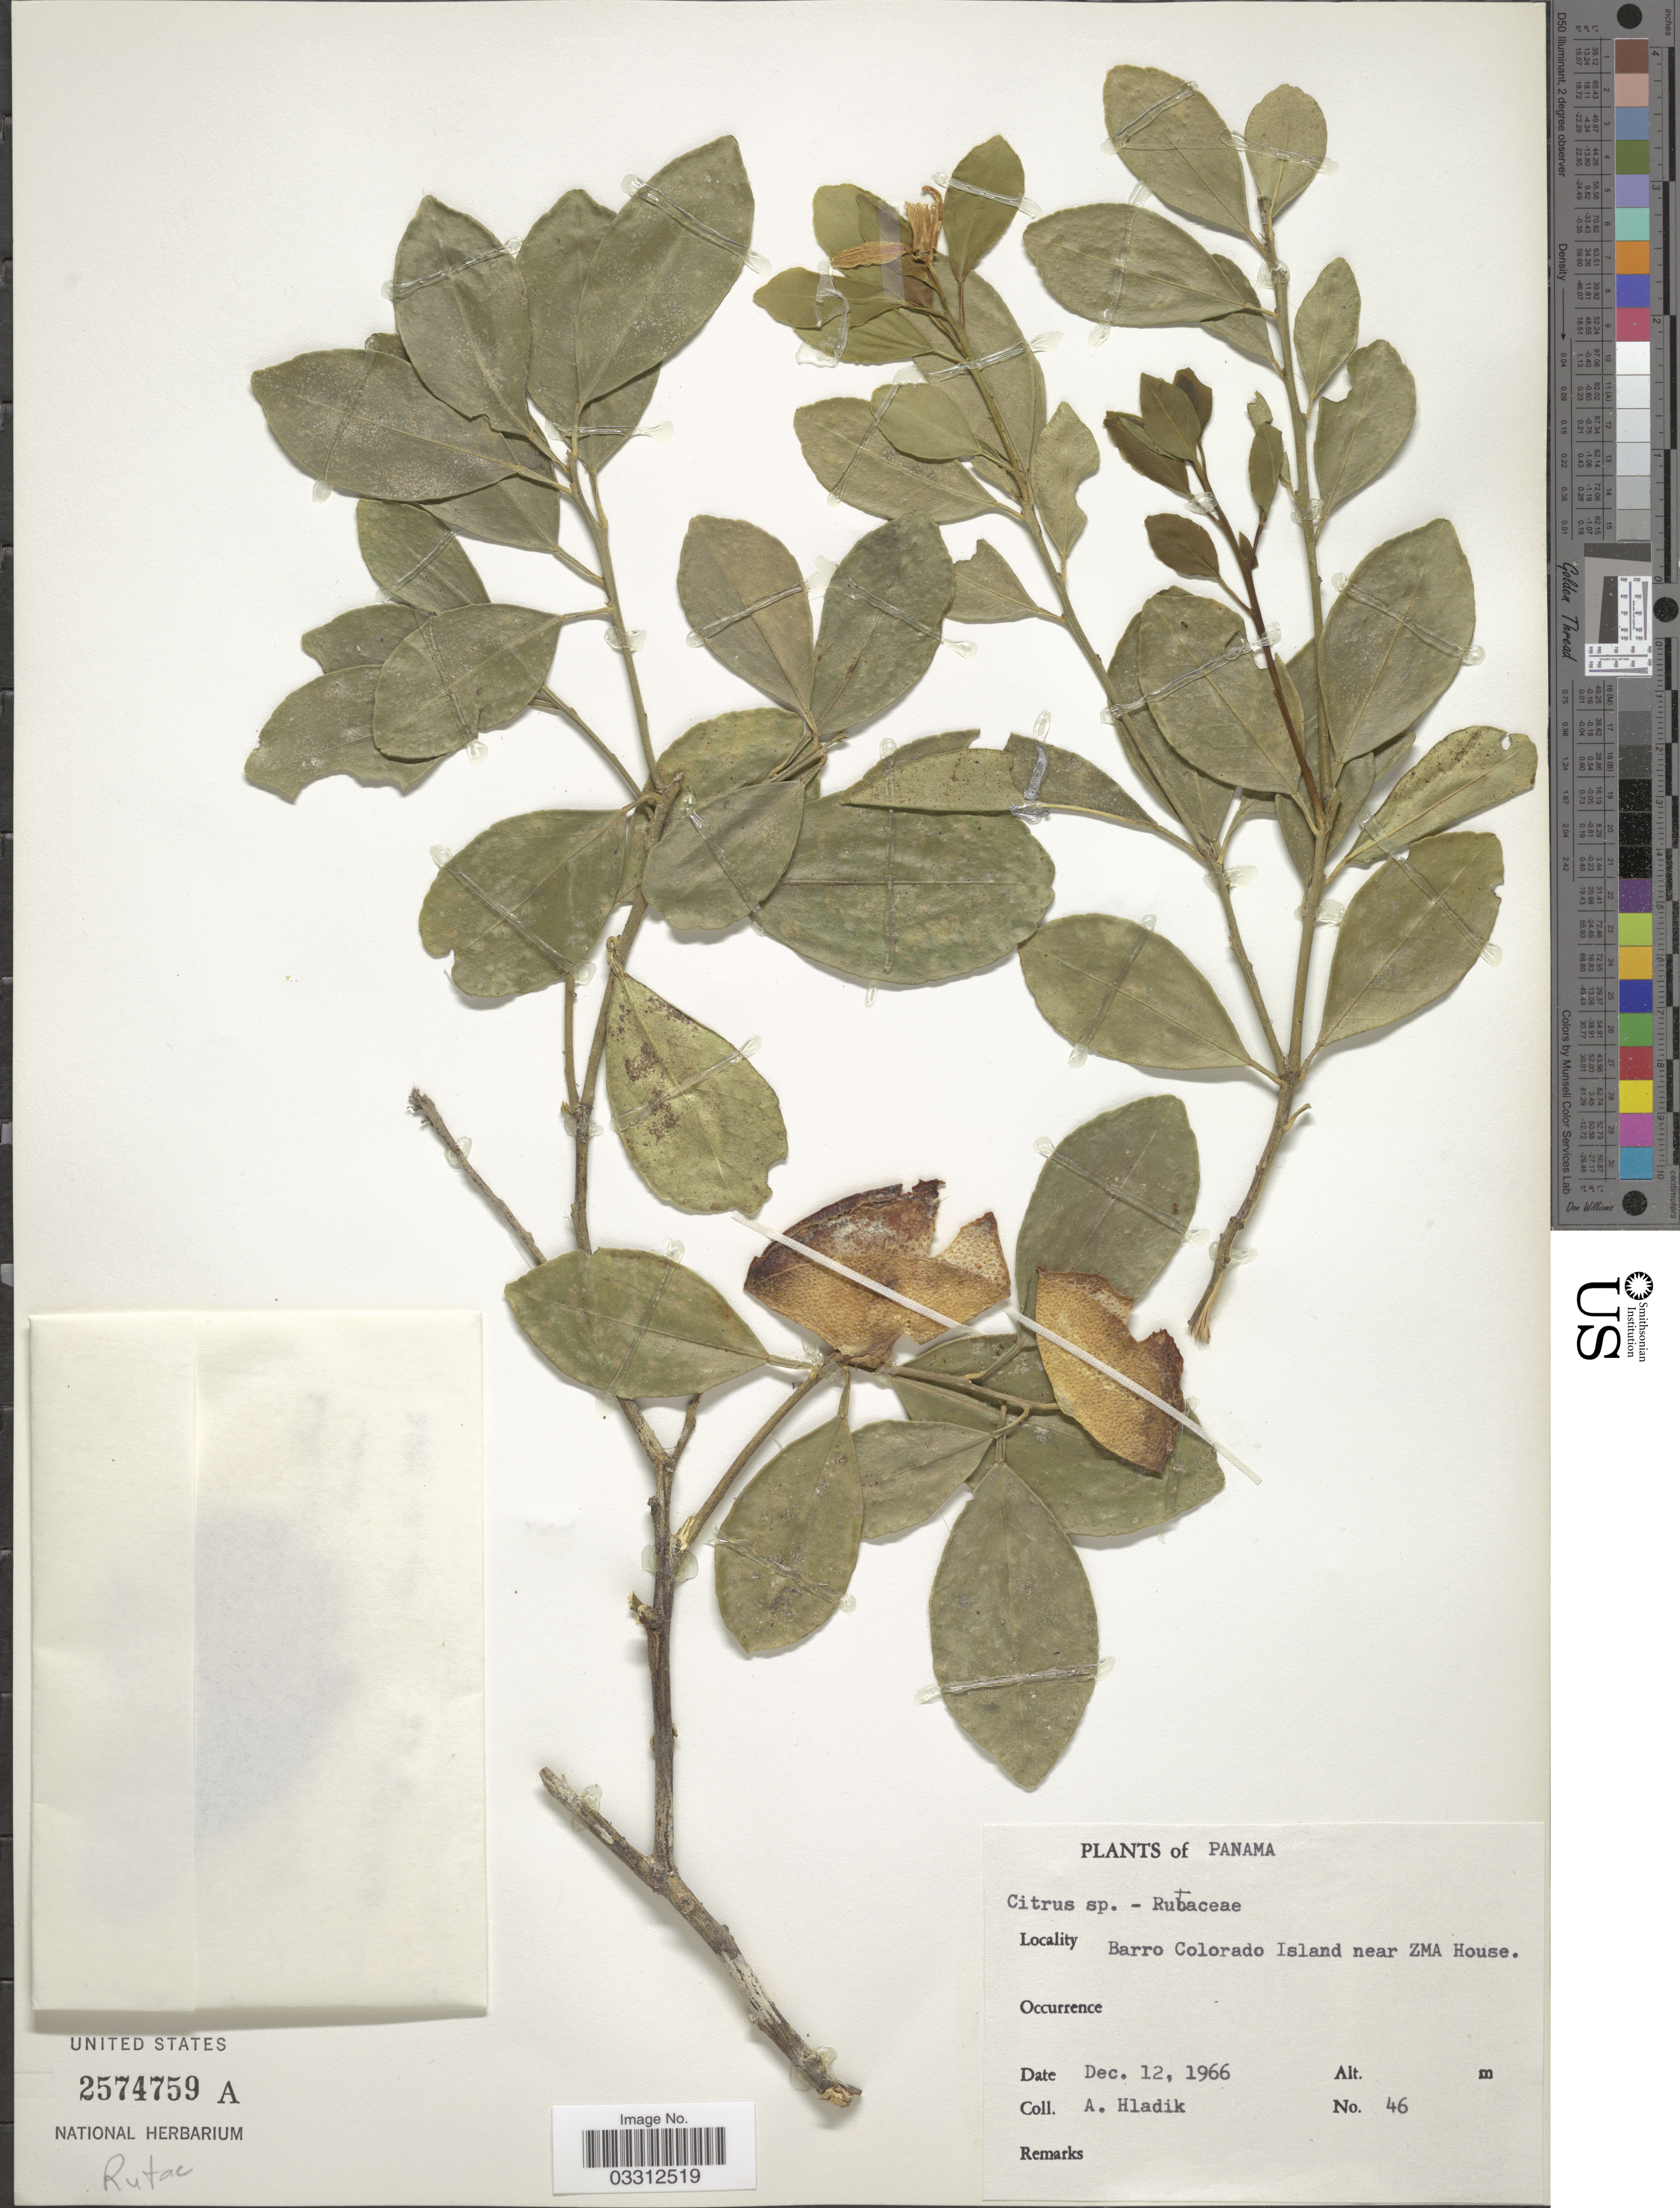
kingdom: Plantae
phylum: Tracheophyta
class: Magnoliopsida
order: Sapindales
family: Rutaceae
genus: Citrus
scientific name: Citrus sp.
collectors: A. Hladik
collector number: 46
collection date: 1966-12-12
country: Panama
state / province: Panamá Oeste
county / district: Canal Zone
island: Barro Colorado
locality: Barro Colorado Island near ZMA House.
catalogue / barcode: US 2574759A